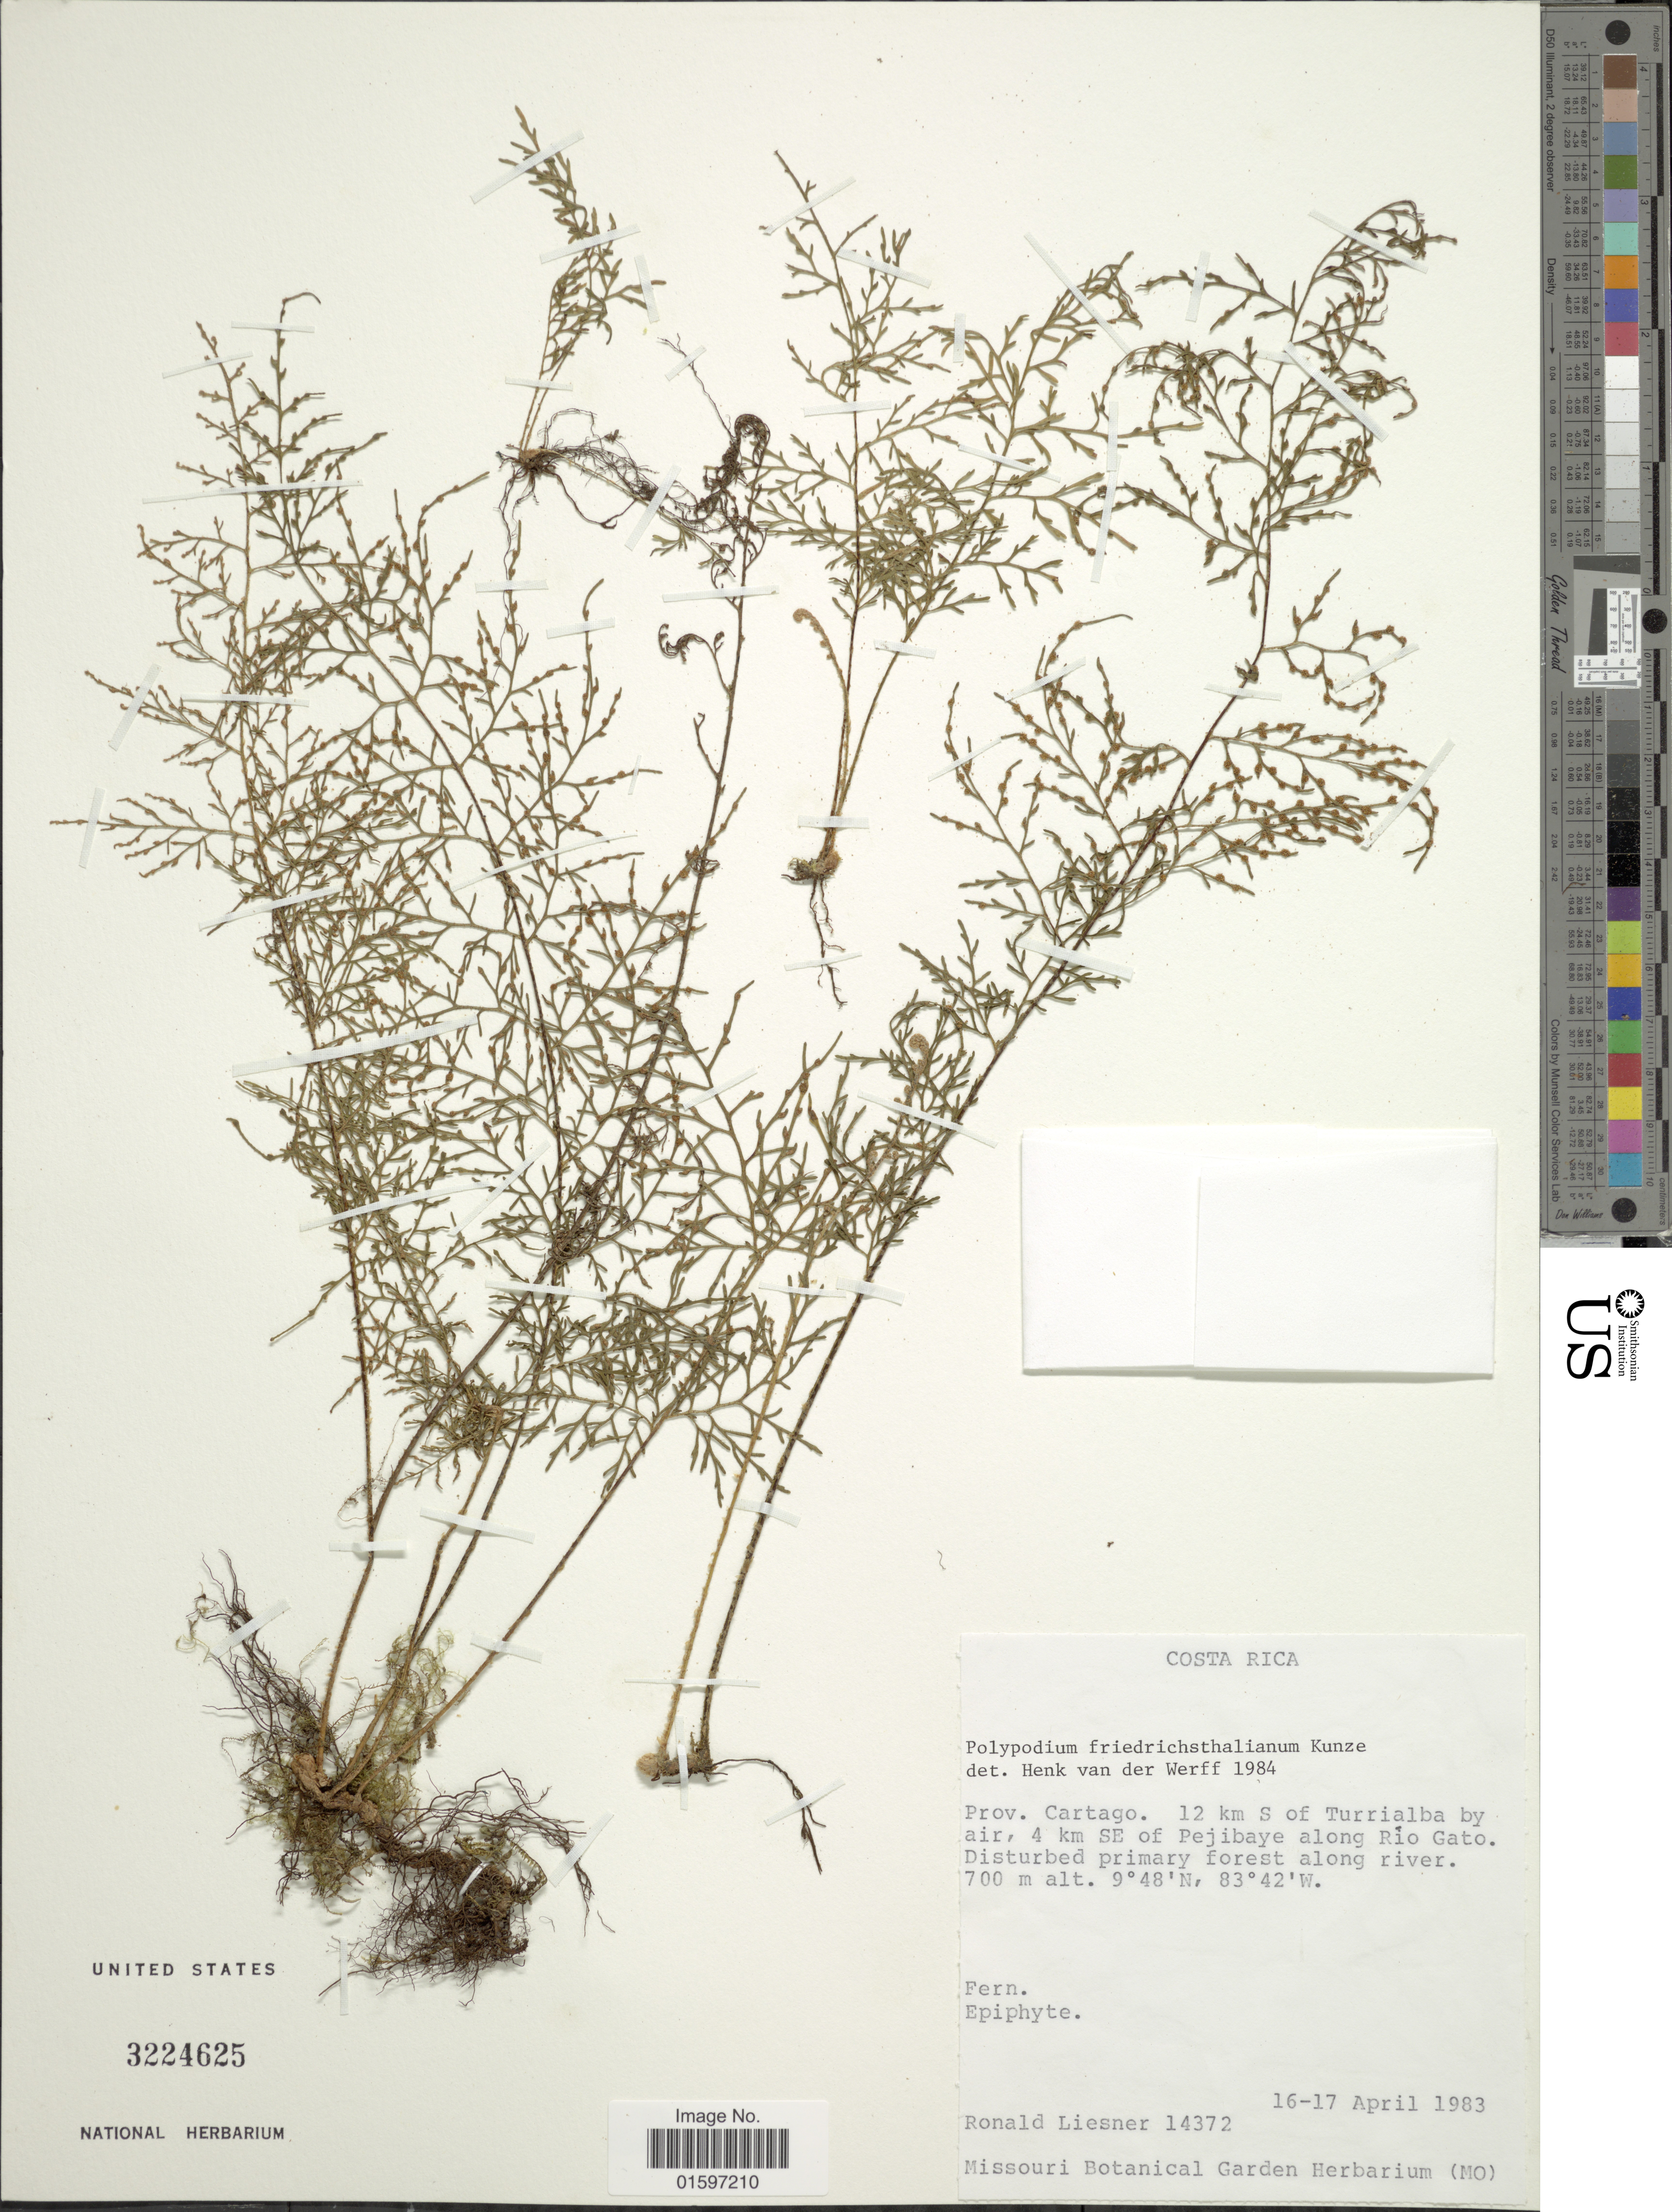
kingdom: Plantae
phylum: Tracheophyta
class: Polypodiopsida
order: Polypodiales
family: Polypodiaceae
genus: Pleopeltis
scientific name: Pleopeltis friedrichsthaliana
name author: (Kunze)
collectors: R. L. Liesner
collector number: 14372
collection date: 1983-04-16/1983-04-17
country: Costa Rica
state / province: Cartago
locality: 12 km S of Turrialba by air, 4 km SE of Pejibaye along Río Gato, disturbed primary forest along river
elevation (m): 700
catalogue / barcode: US 3224625